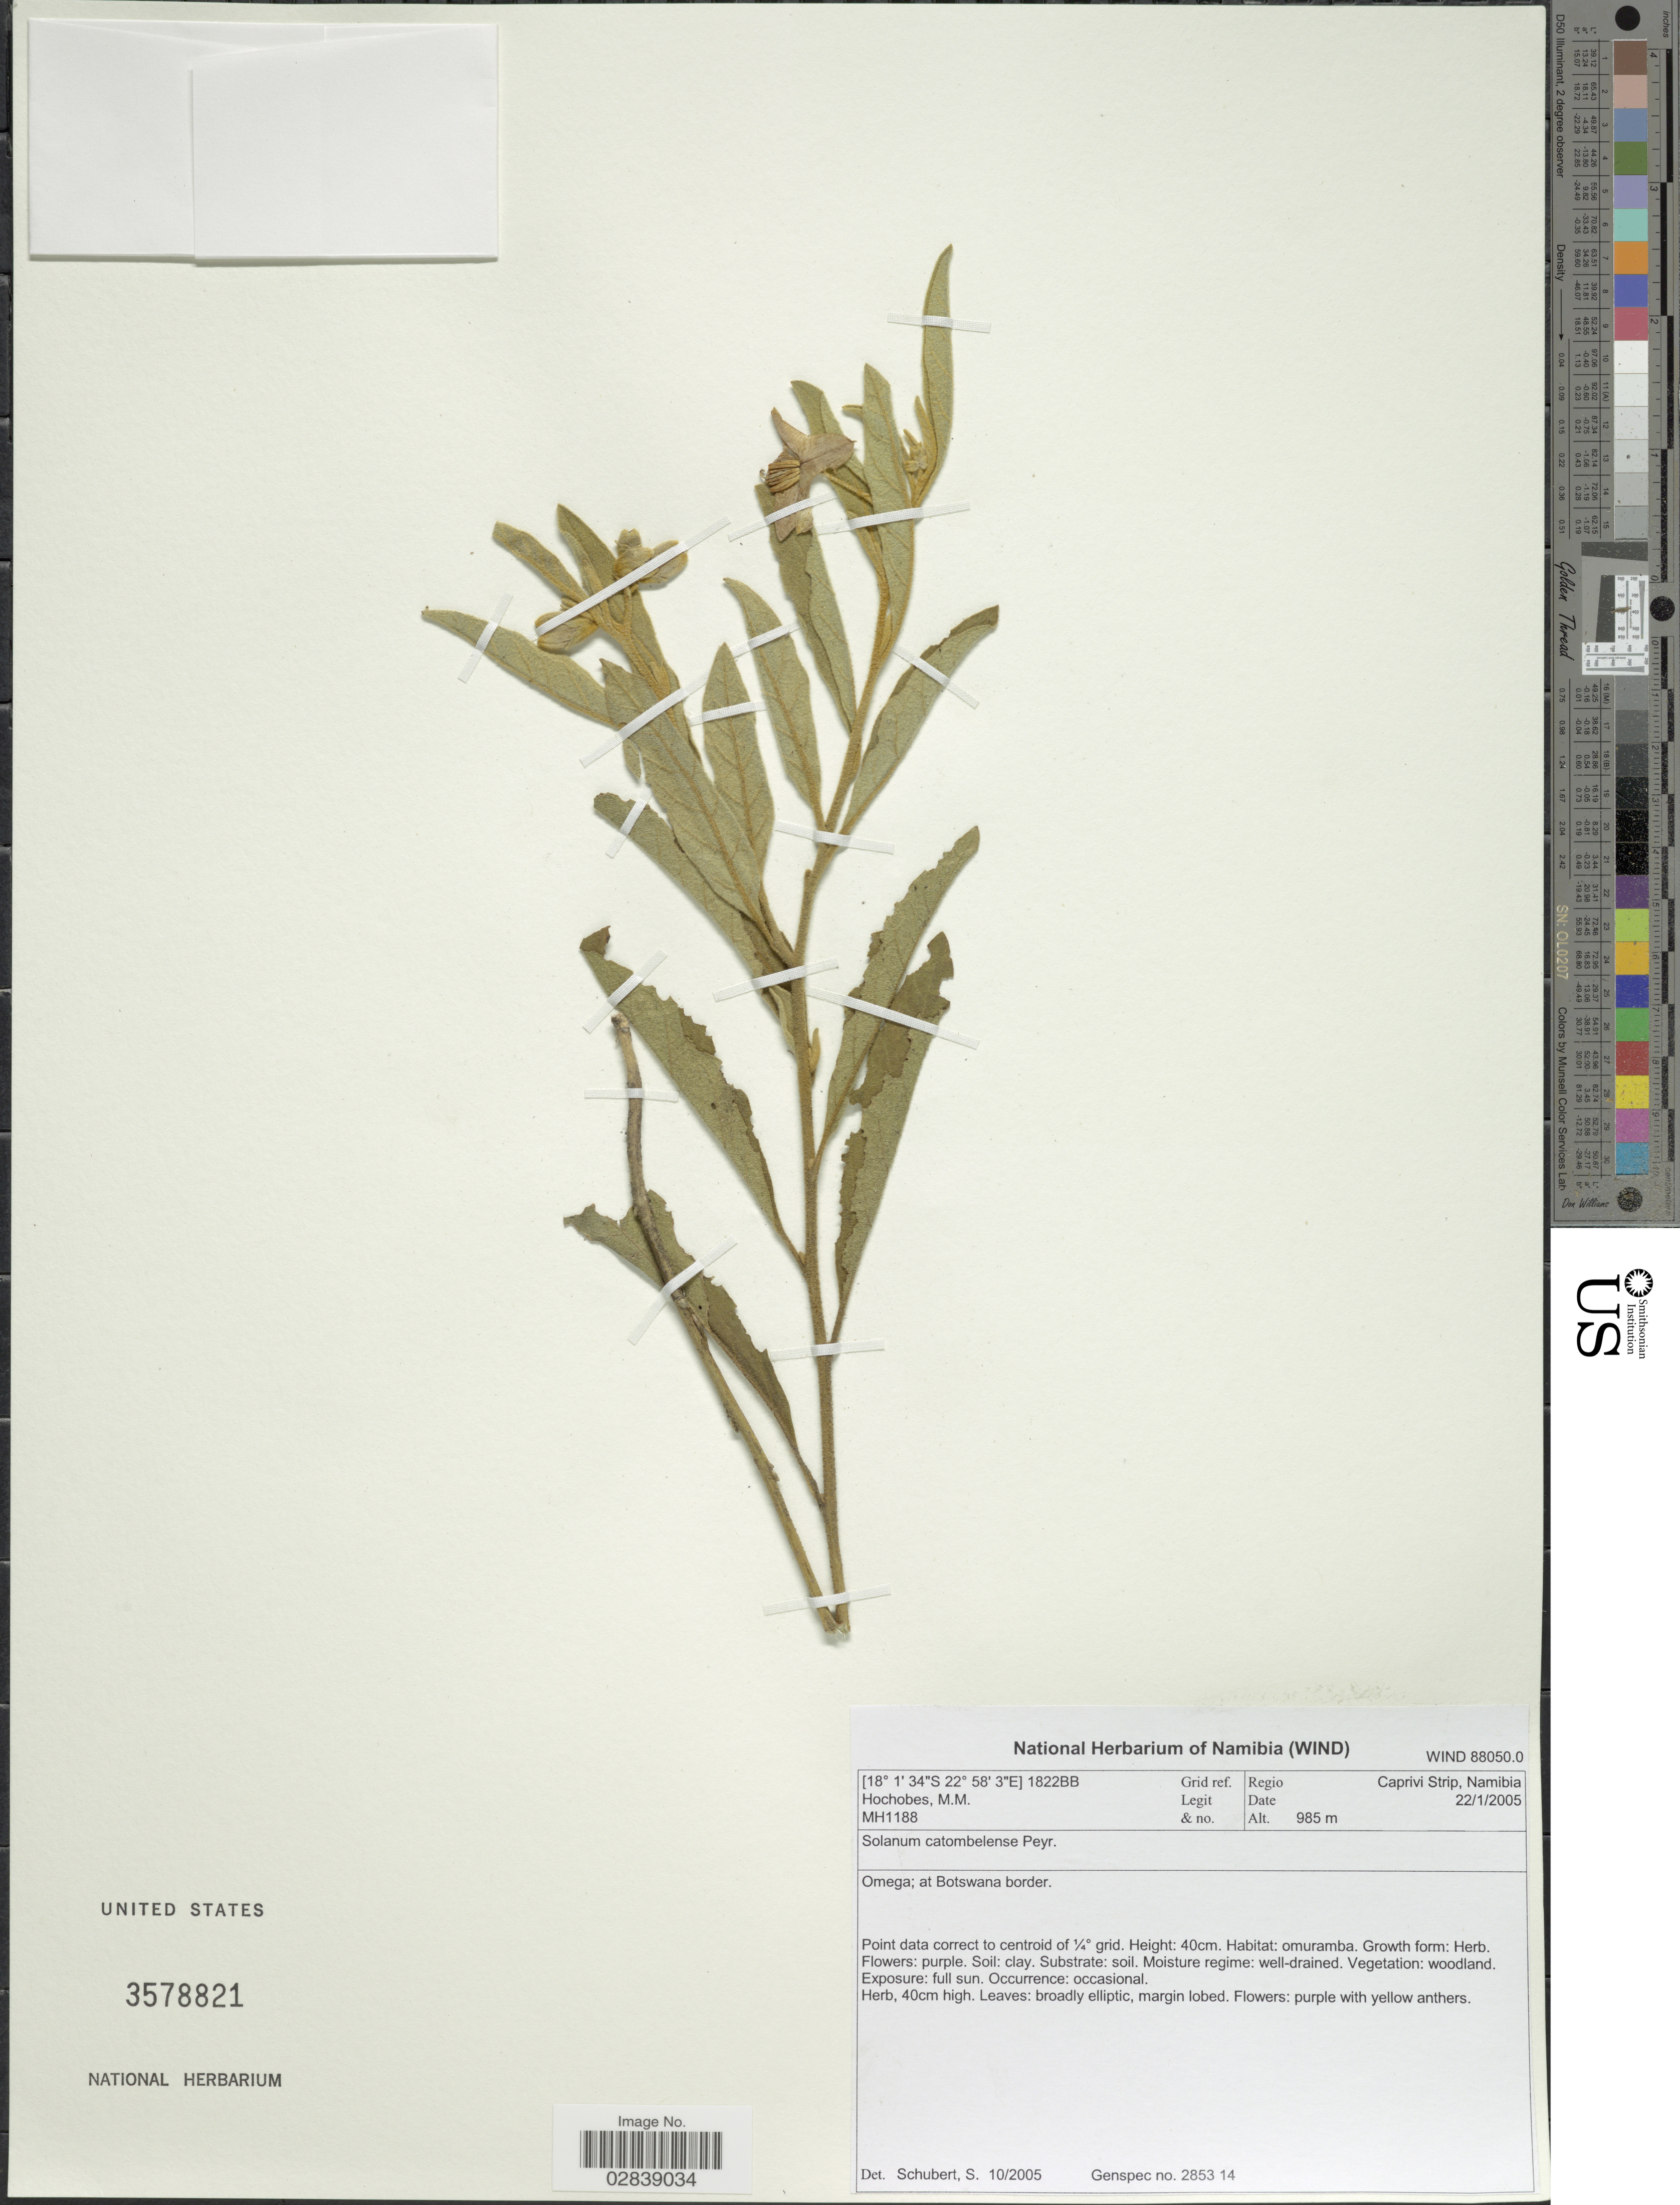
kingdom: Plantae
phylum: Tracheophyta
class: Magnoliopsida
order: Solanales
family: Solanaceae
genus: Solanum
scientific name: Solanum catombelense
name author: Peyr.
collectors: M. Hochobes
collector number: MH1188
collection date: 2005-01-22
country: Namibia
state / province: Caprivi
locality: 1822BB Grid ref., Regio Caprivi Strip. Omega; at Botswana border.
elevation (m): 985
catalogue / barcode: US 3578821